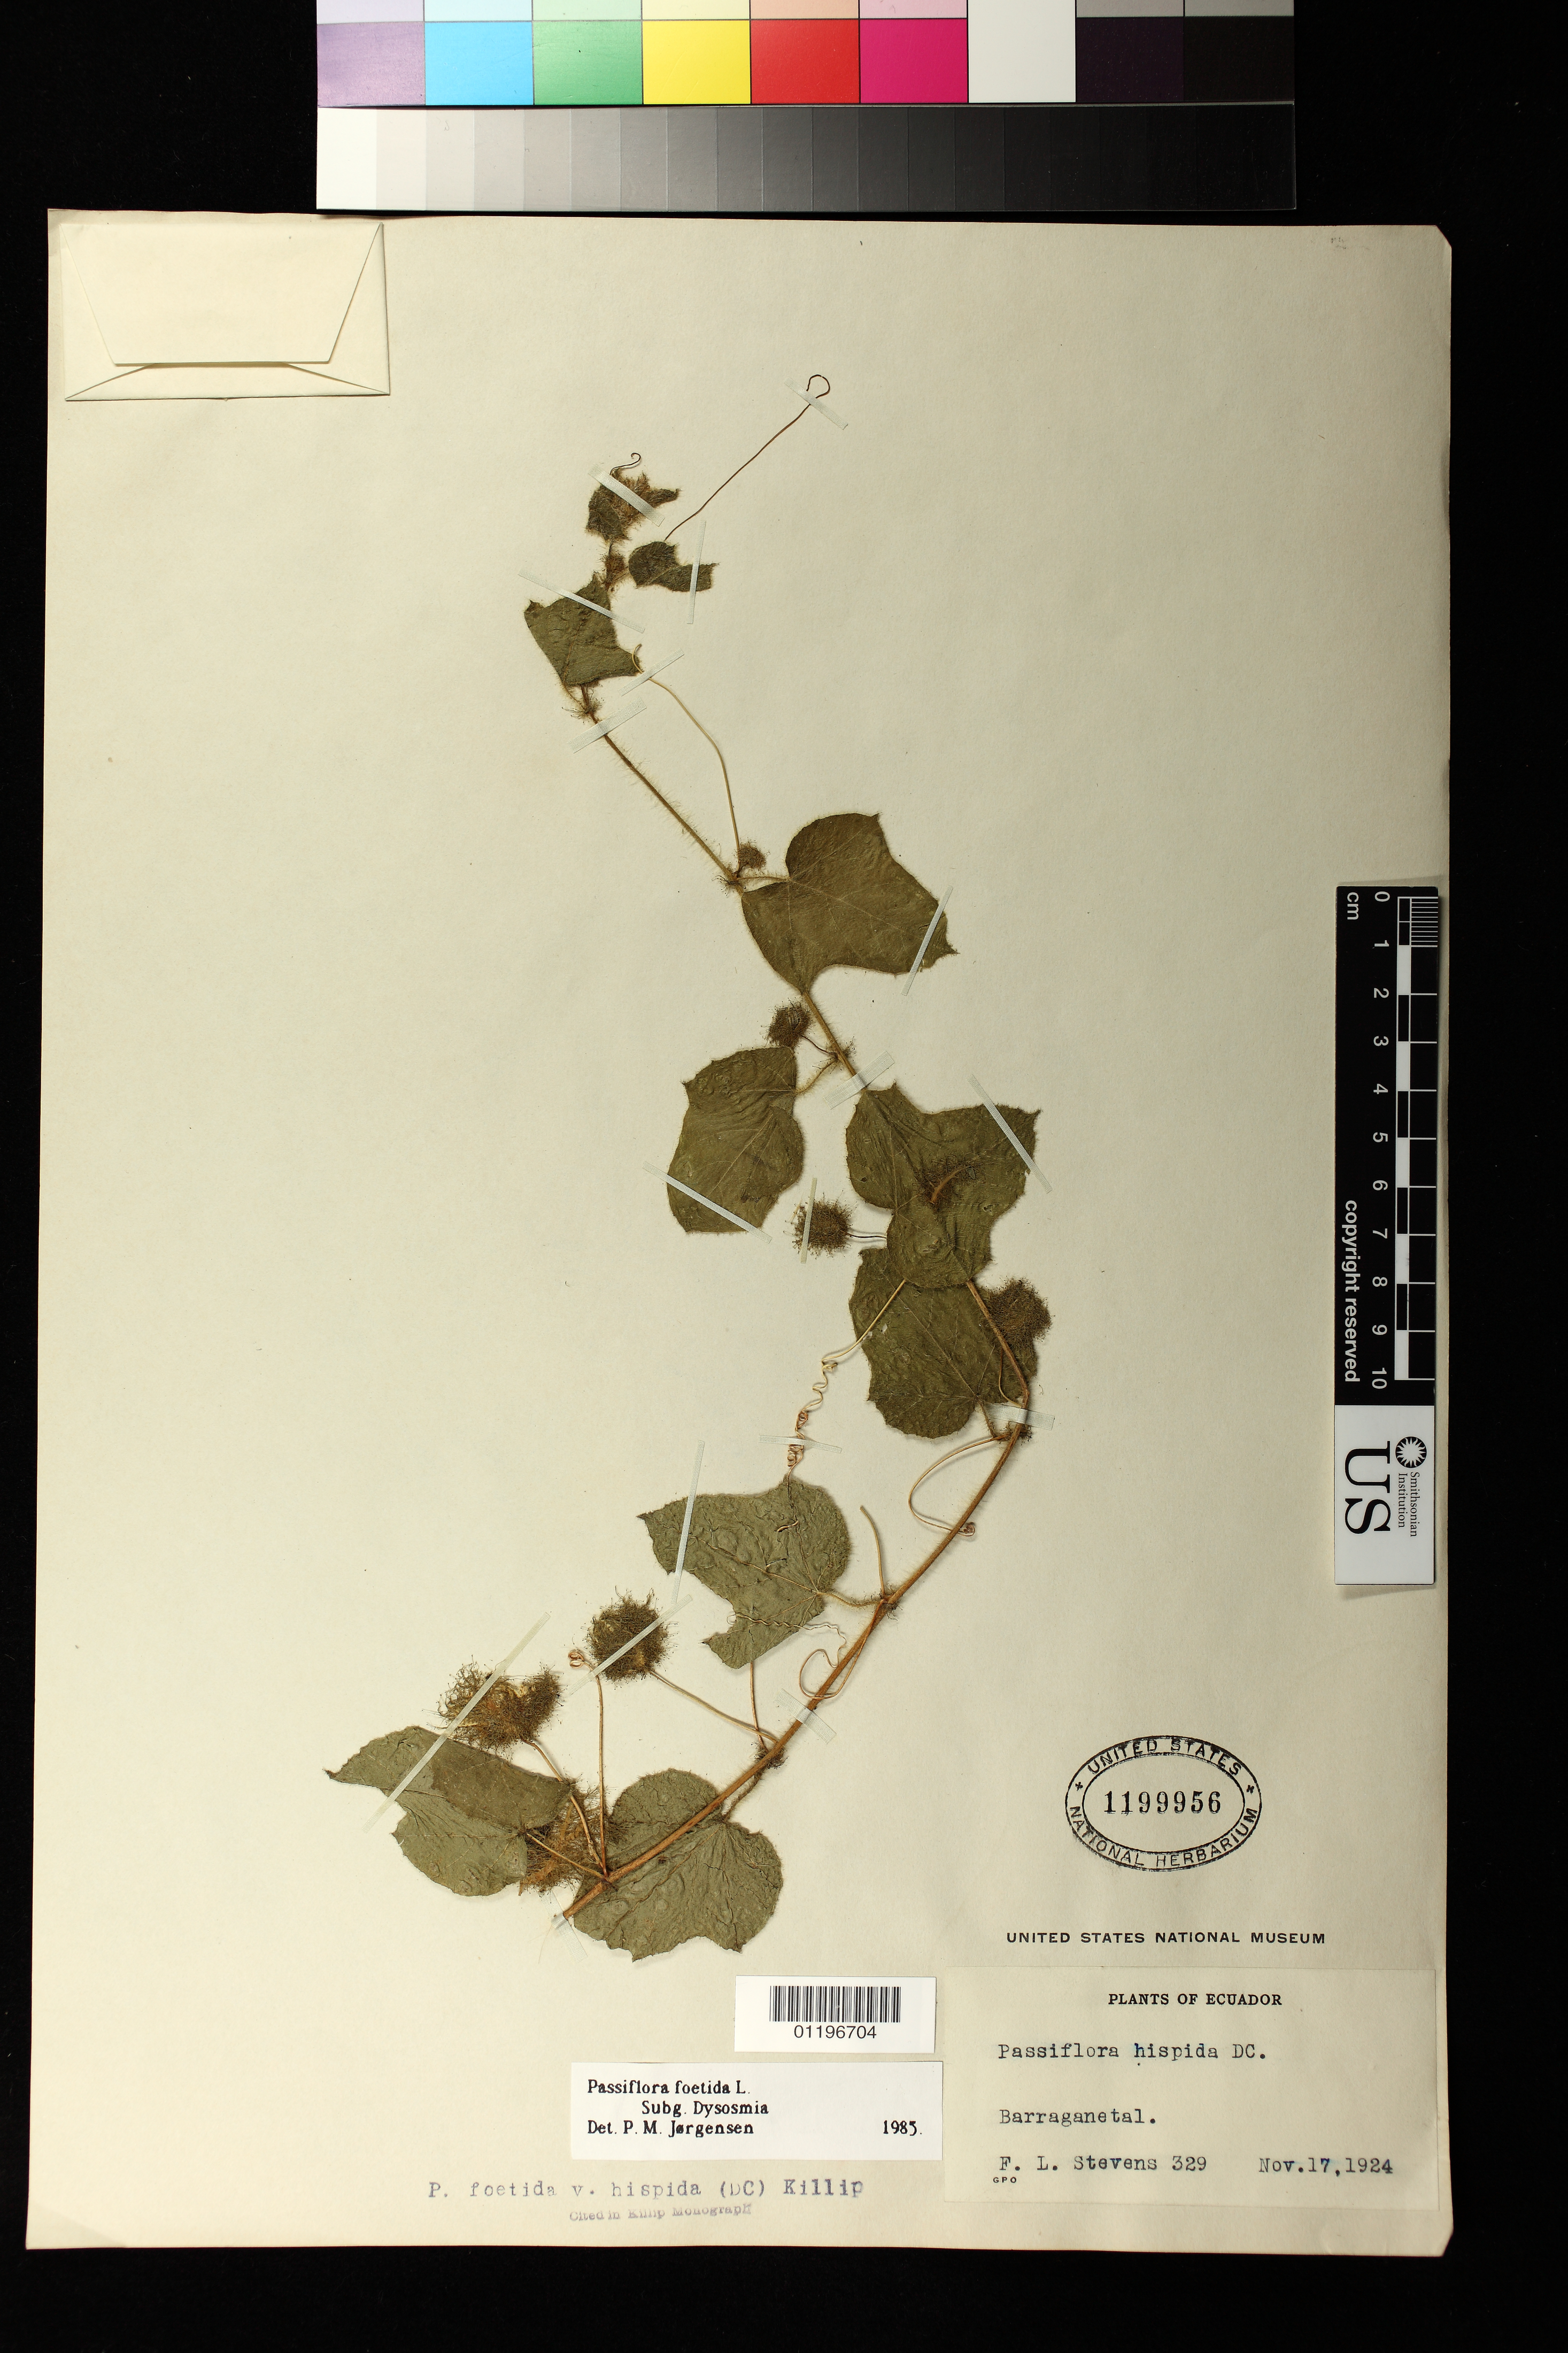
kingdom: Plantae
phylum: Tracheophyta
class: Magnoliopsida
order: Malpighiales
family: Passifloraceae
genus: Passiflora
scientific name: Passiflora foetida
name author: L.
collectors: F. L. Stevens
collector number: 329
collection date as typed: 17 Nov 1924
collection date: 1924-11-17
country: Ecuador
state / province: Guayas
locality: Barraganetal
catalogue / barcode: US 1199956